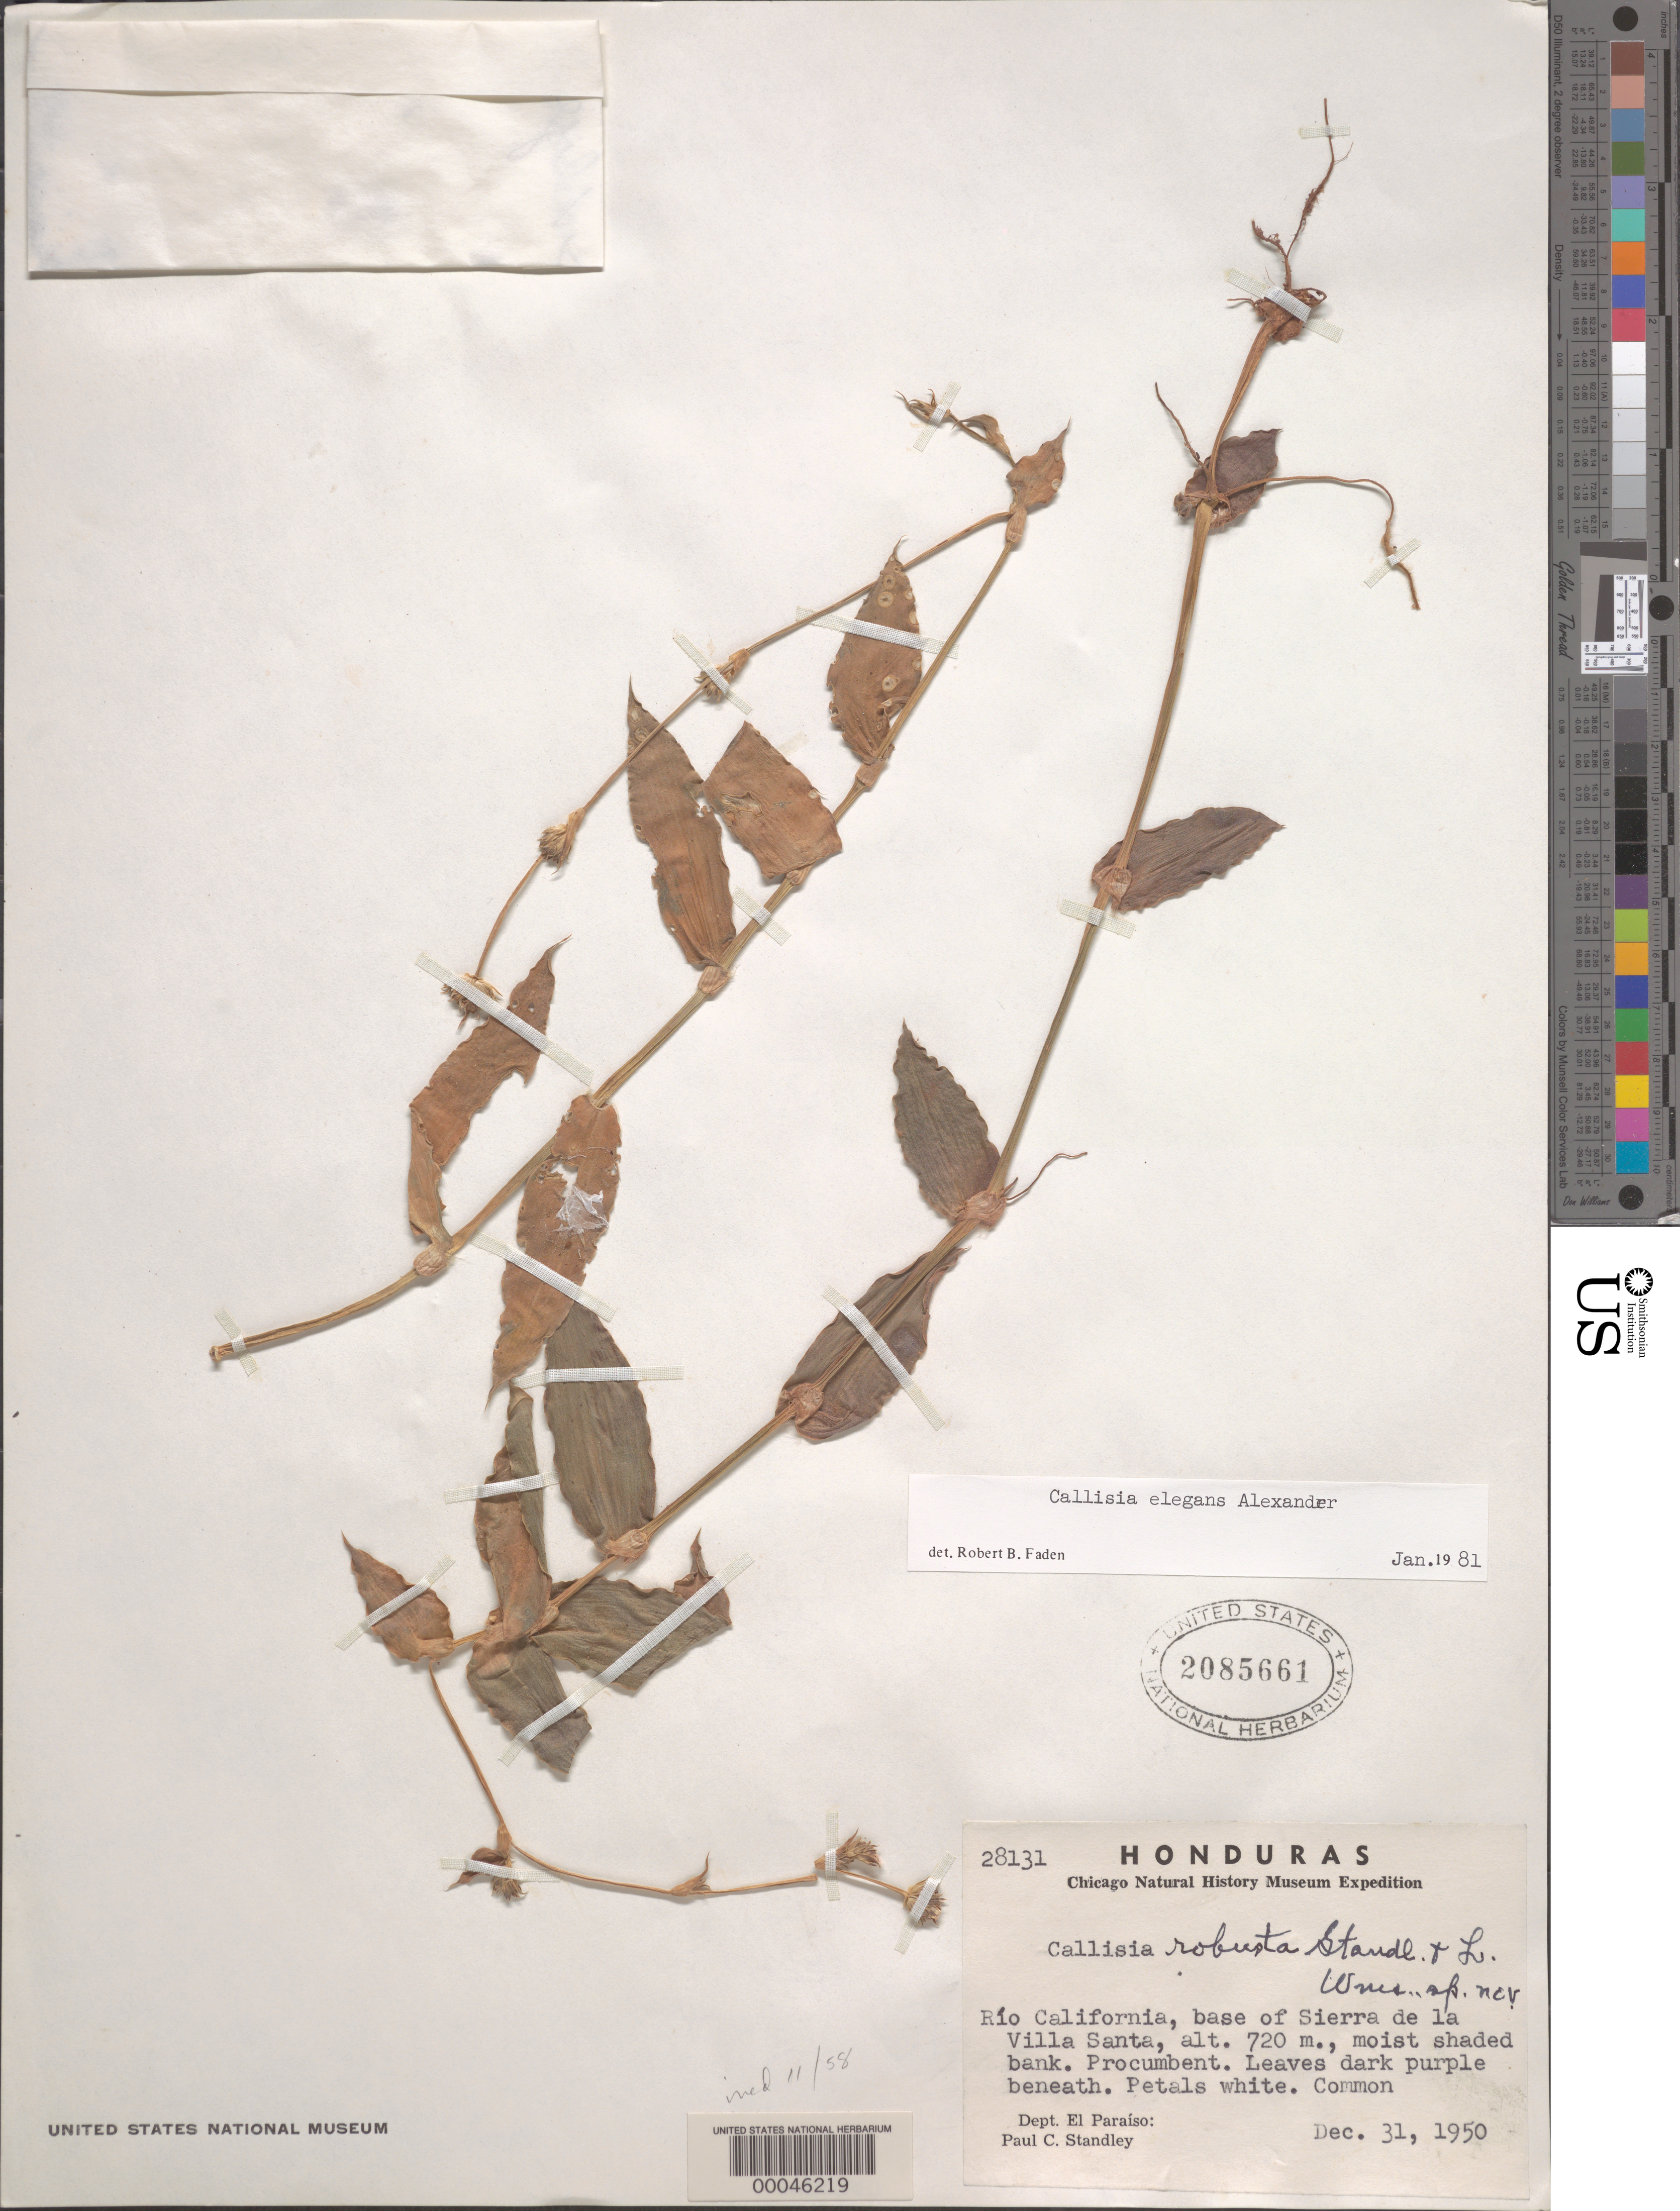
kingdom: Plantae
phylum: Tracheophyta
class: Liliopsida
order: Commelinales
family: Commelinaceae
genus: Callisia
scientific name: Callisia elegans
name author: Alexander ex H.E. Moore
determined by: Faden, Robert B., (US), Smithsonian Institution - National Museum of Natural History (UNITED STATES)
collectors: P. C. Standley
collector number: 28131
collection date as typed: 31 Dec 1950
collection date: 1950-12-31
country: Honduras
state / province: El Paraíso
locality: Río Califonia, Sierra de La Villa Santa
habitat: Moist shaded bank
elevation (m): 720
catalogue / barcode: US 2085661